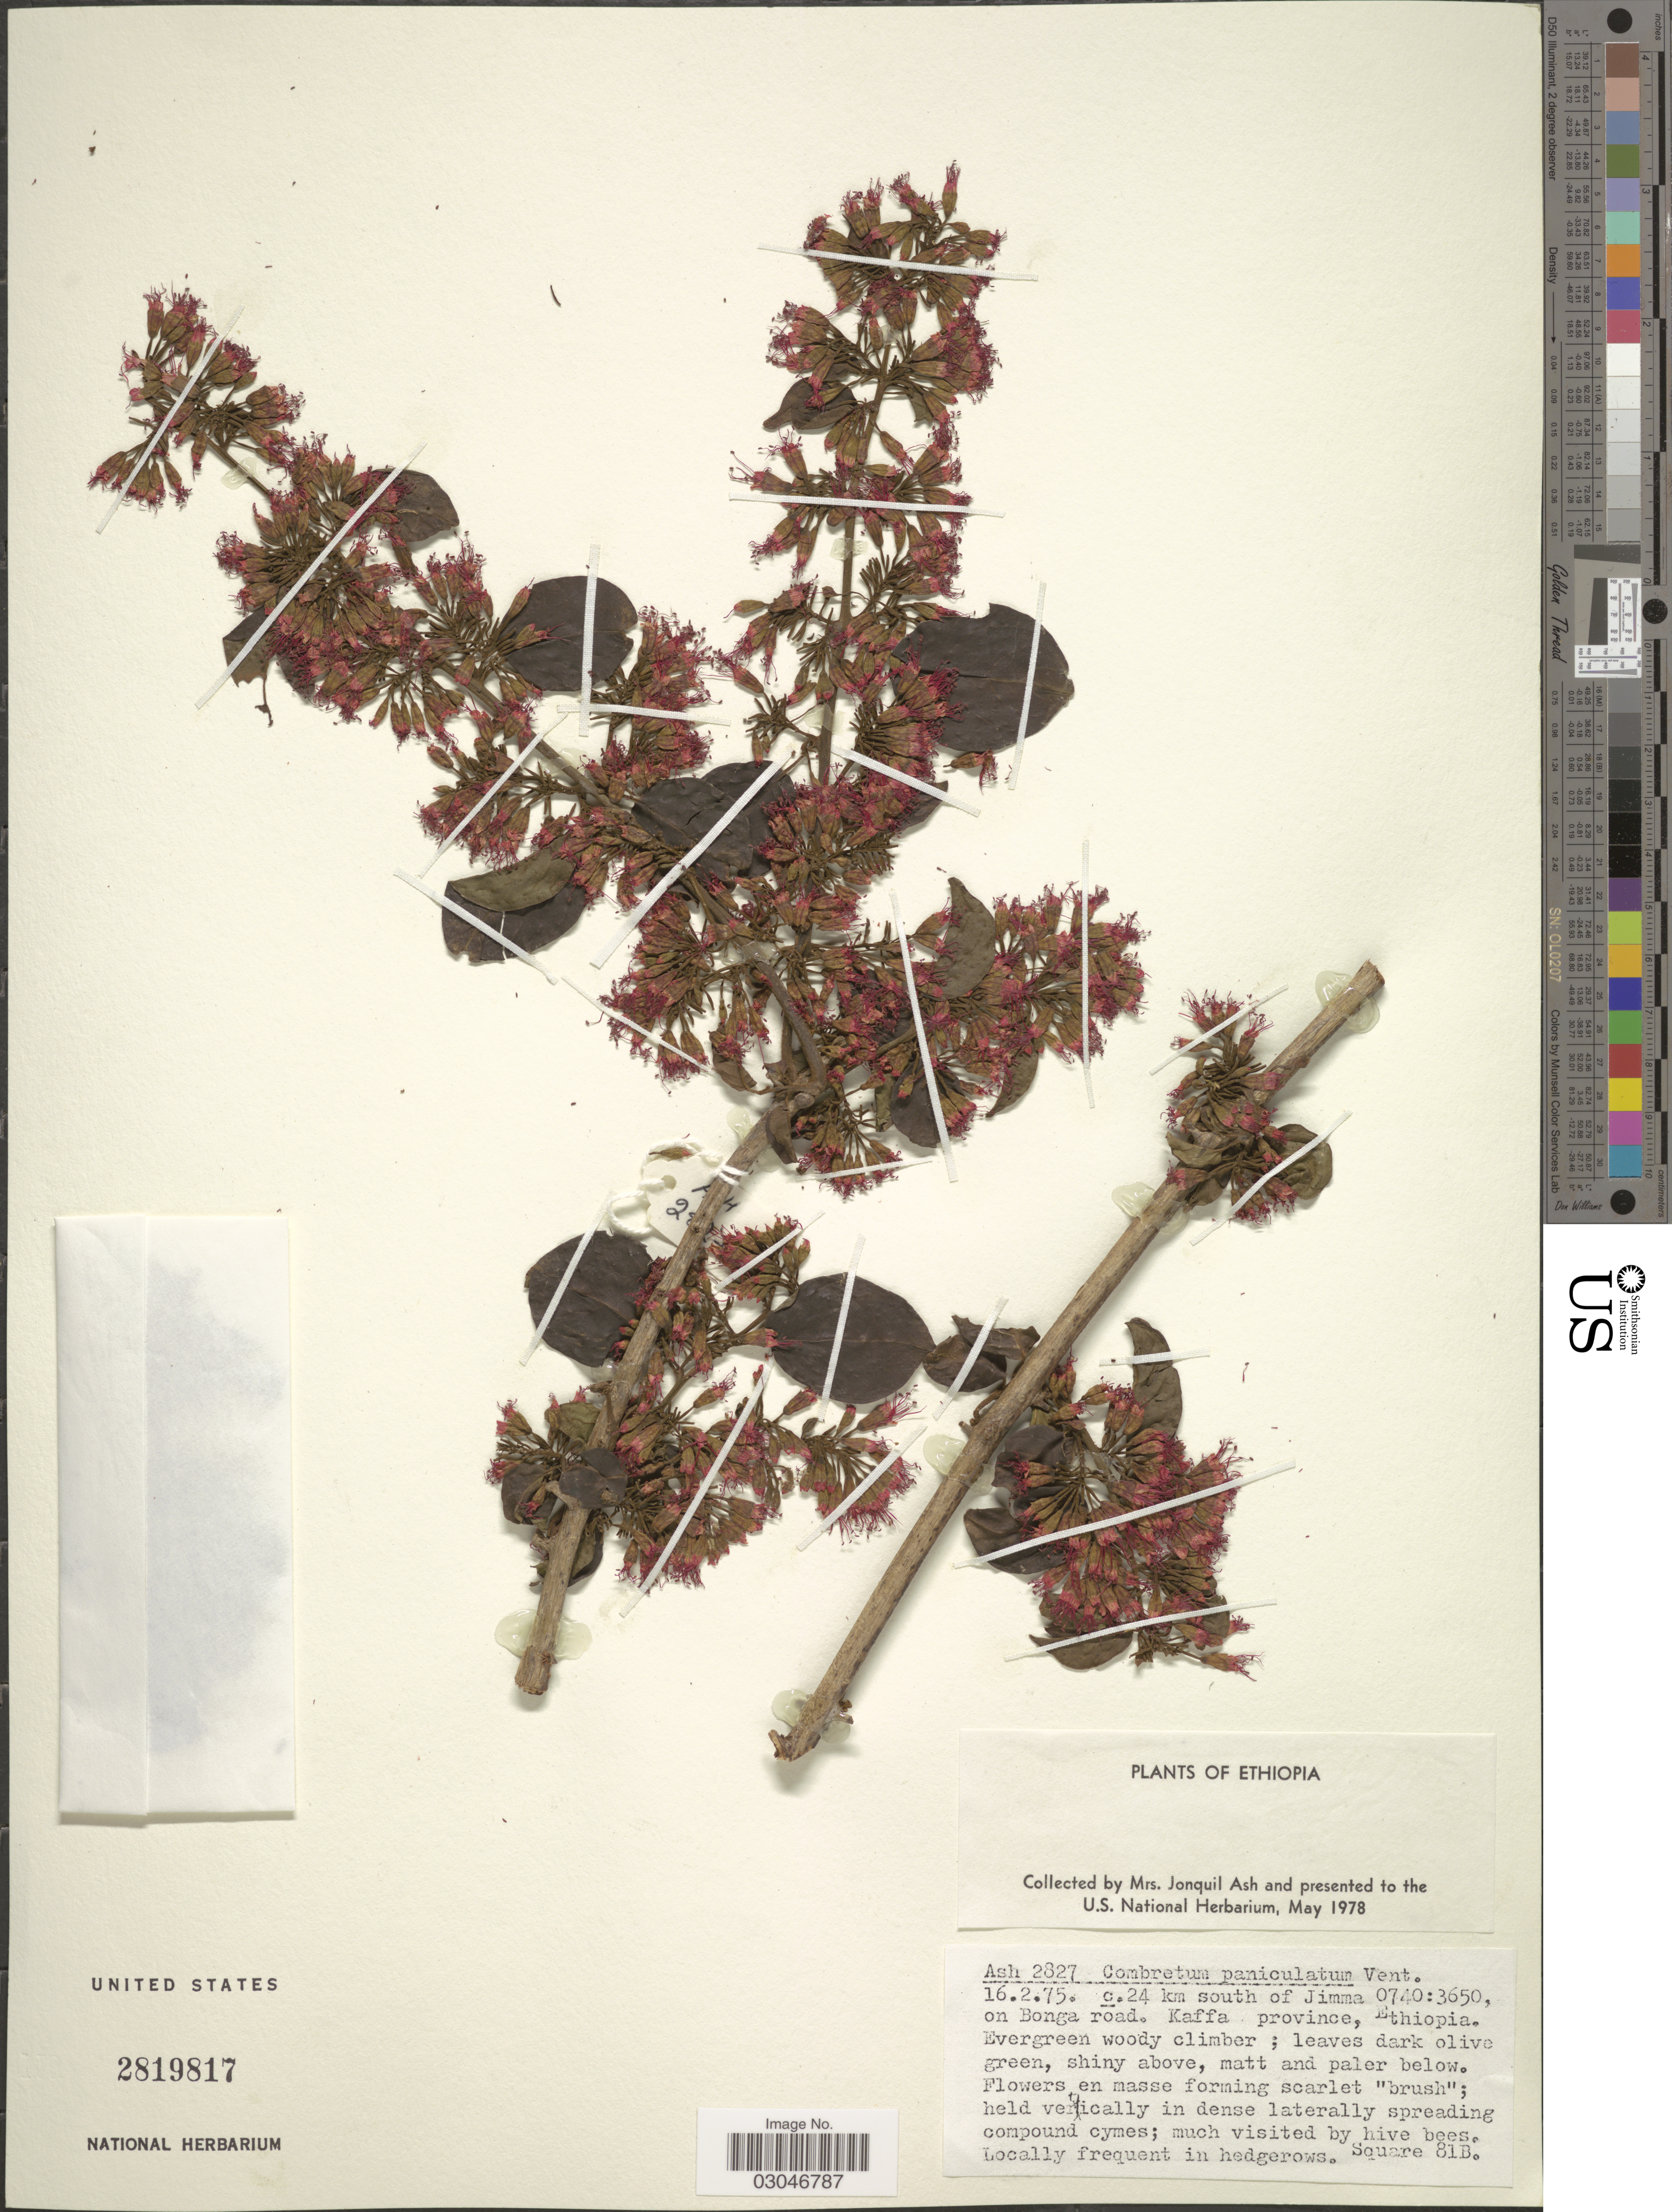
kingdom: Plantae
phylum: Tracheophyta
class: Magnoliopsida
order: Myrtales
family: Combretaceae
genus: Combretum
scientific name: Combretum paniculatum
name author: Vent.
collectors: J. Ash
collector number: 2827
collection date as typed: Transcribed d/m/y: 16/2/75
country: Ethiopia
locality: C. 24 km south of Jimma 0740:3650, on Bonga road. Kaffa province.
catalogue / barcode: US 2819817